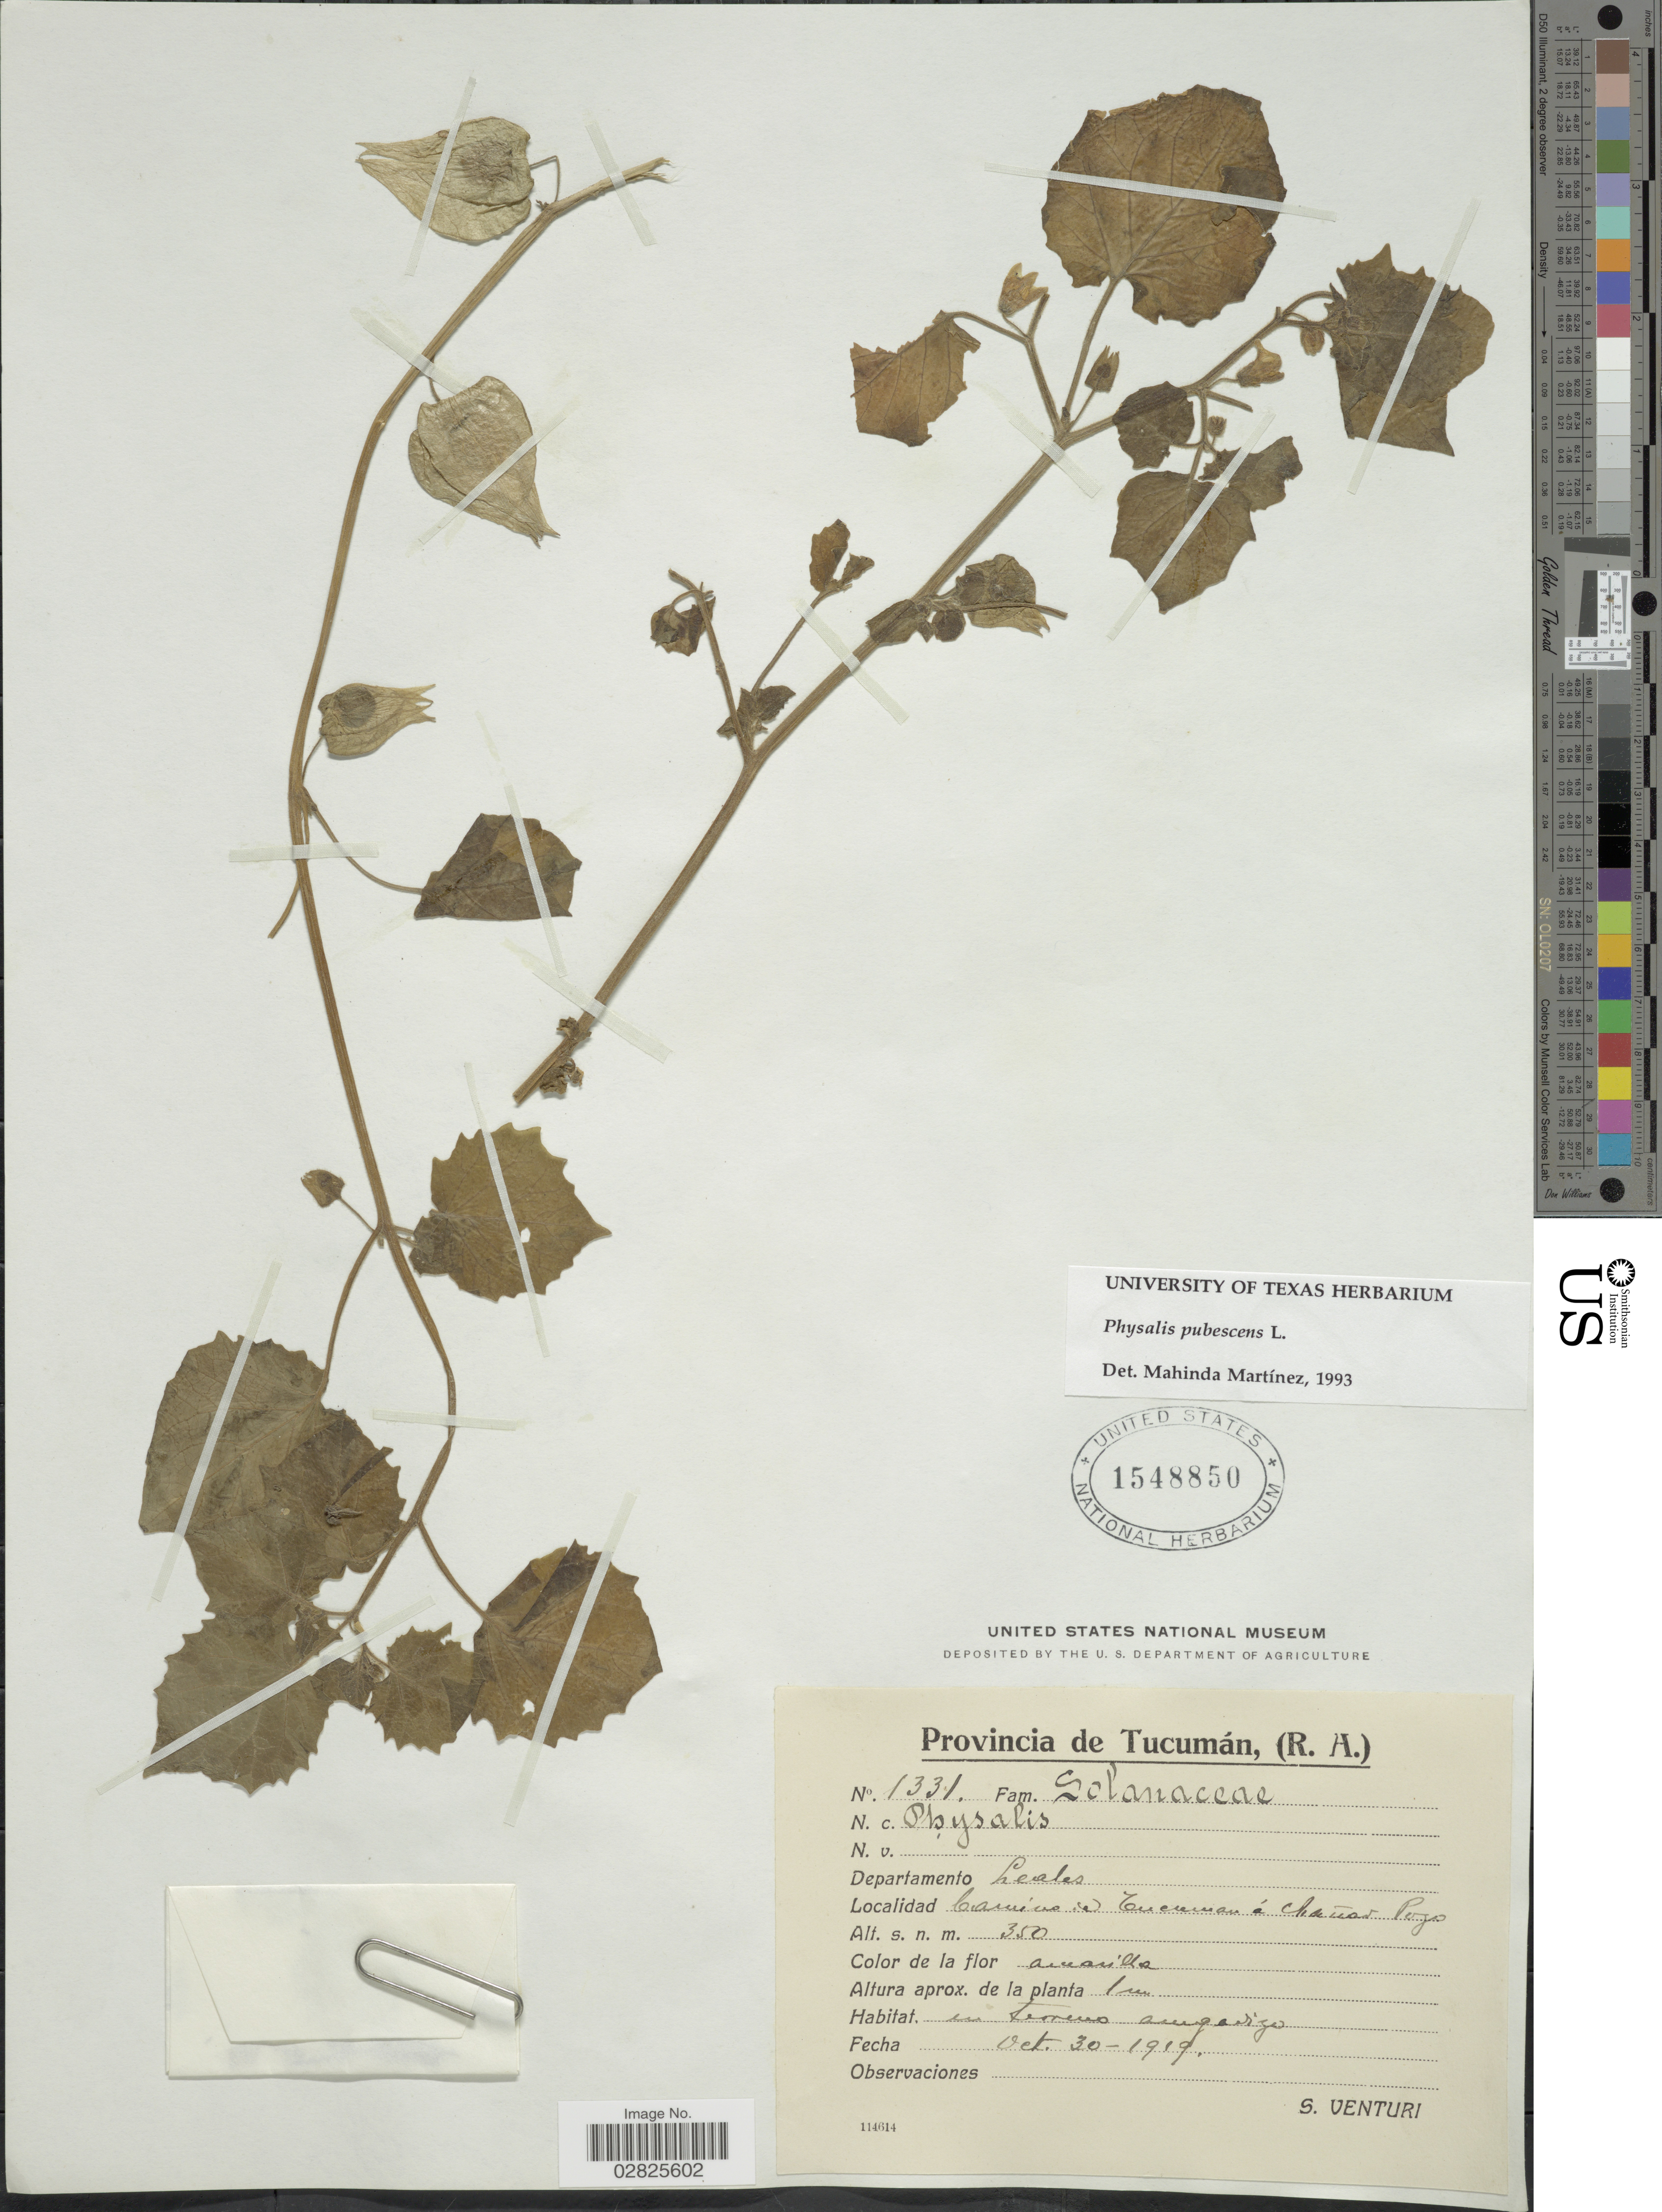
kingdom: Plantae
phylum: Tracheophyta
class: Magnoliopsida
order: Solanales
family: Solanaceae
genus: Physalis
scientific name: Physalis pubescens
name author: L.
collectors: S. Venturi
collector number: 1331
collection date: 1919-10-30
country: Argentina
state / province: Tucuman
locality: Departamento Leales. Camino de Tucuman á Chañar Pozo.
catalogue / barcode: US 1548850